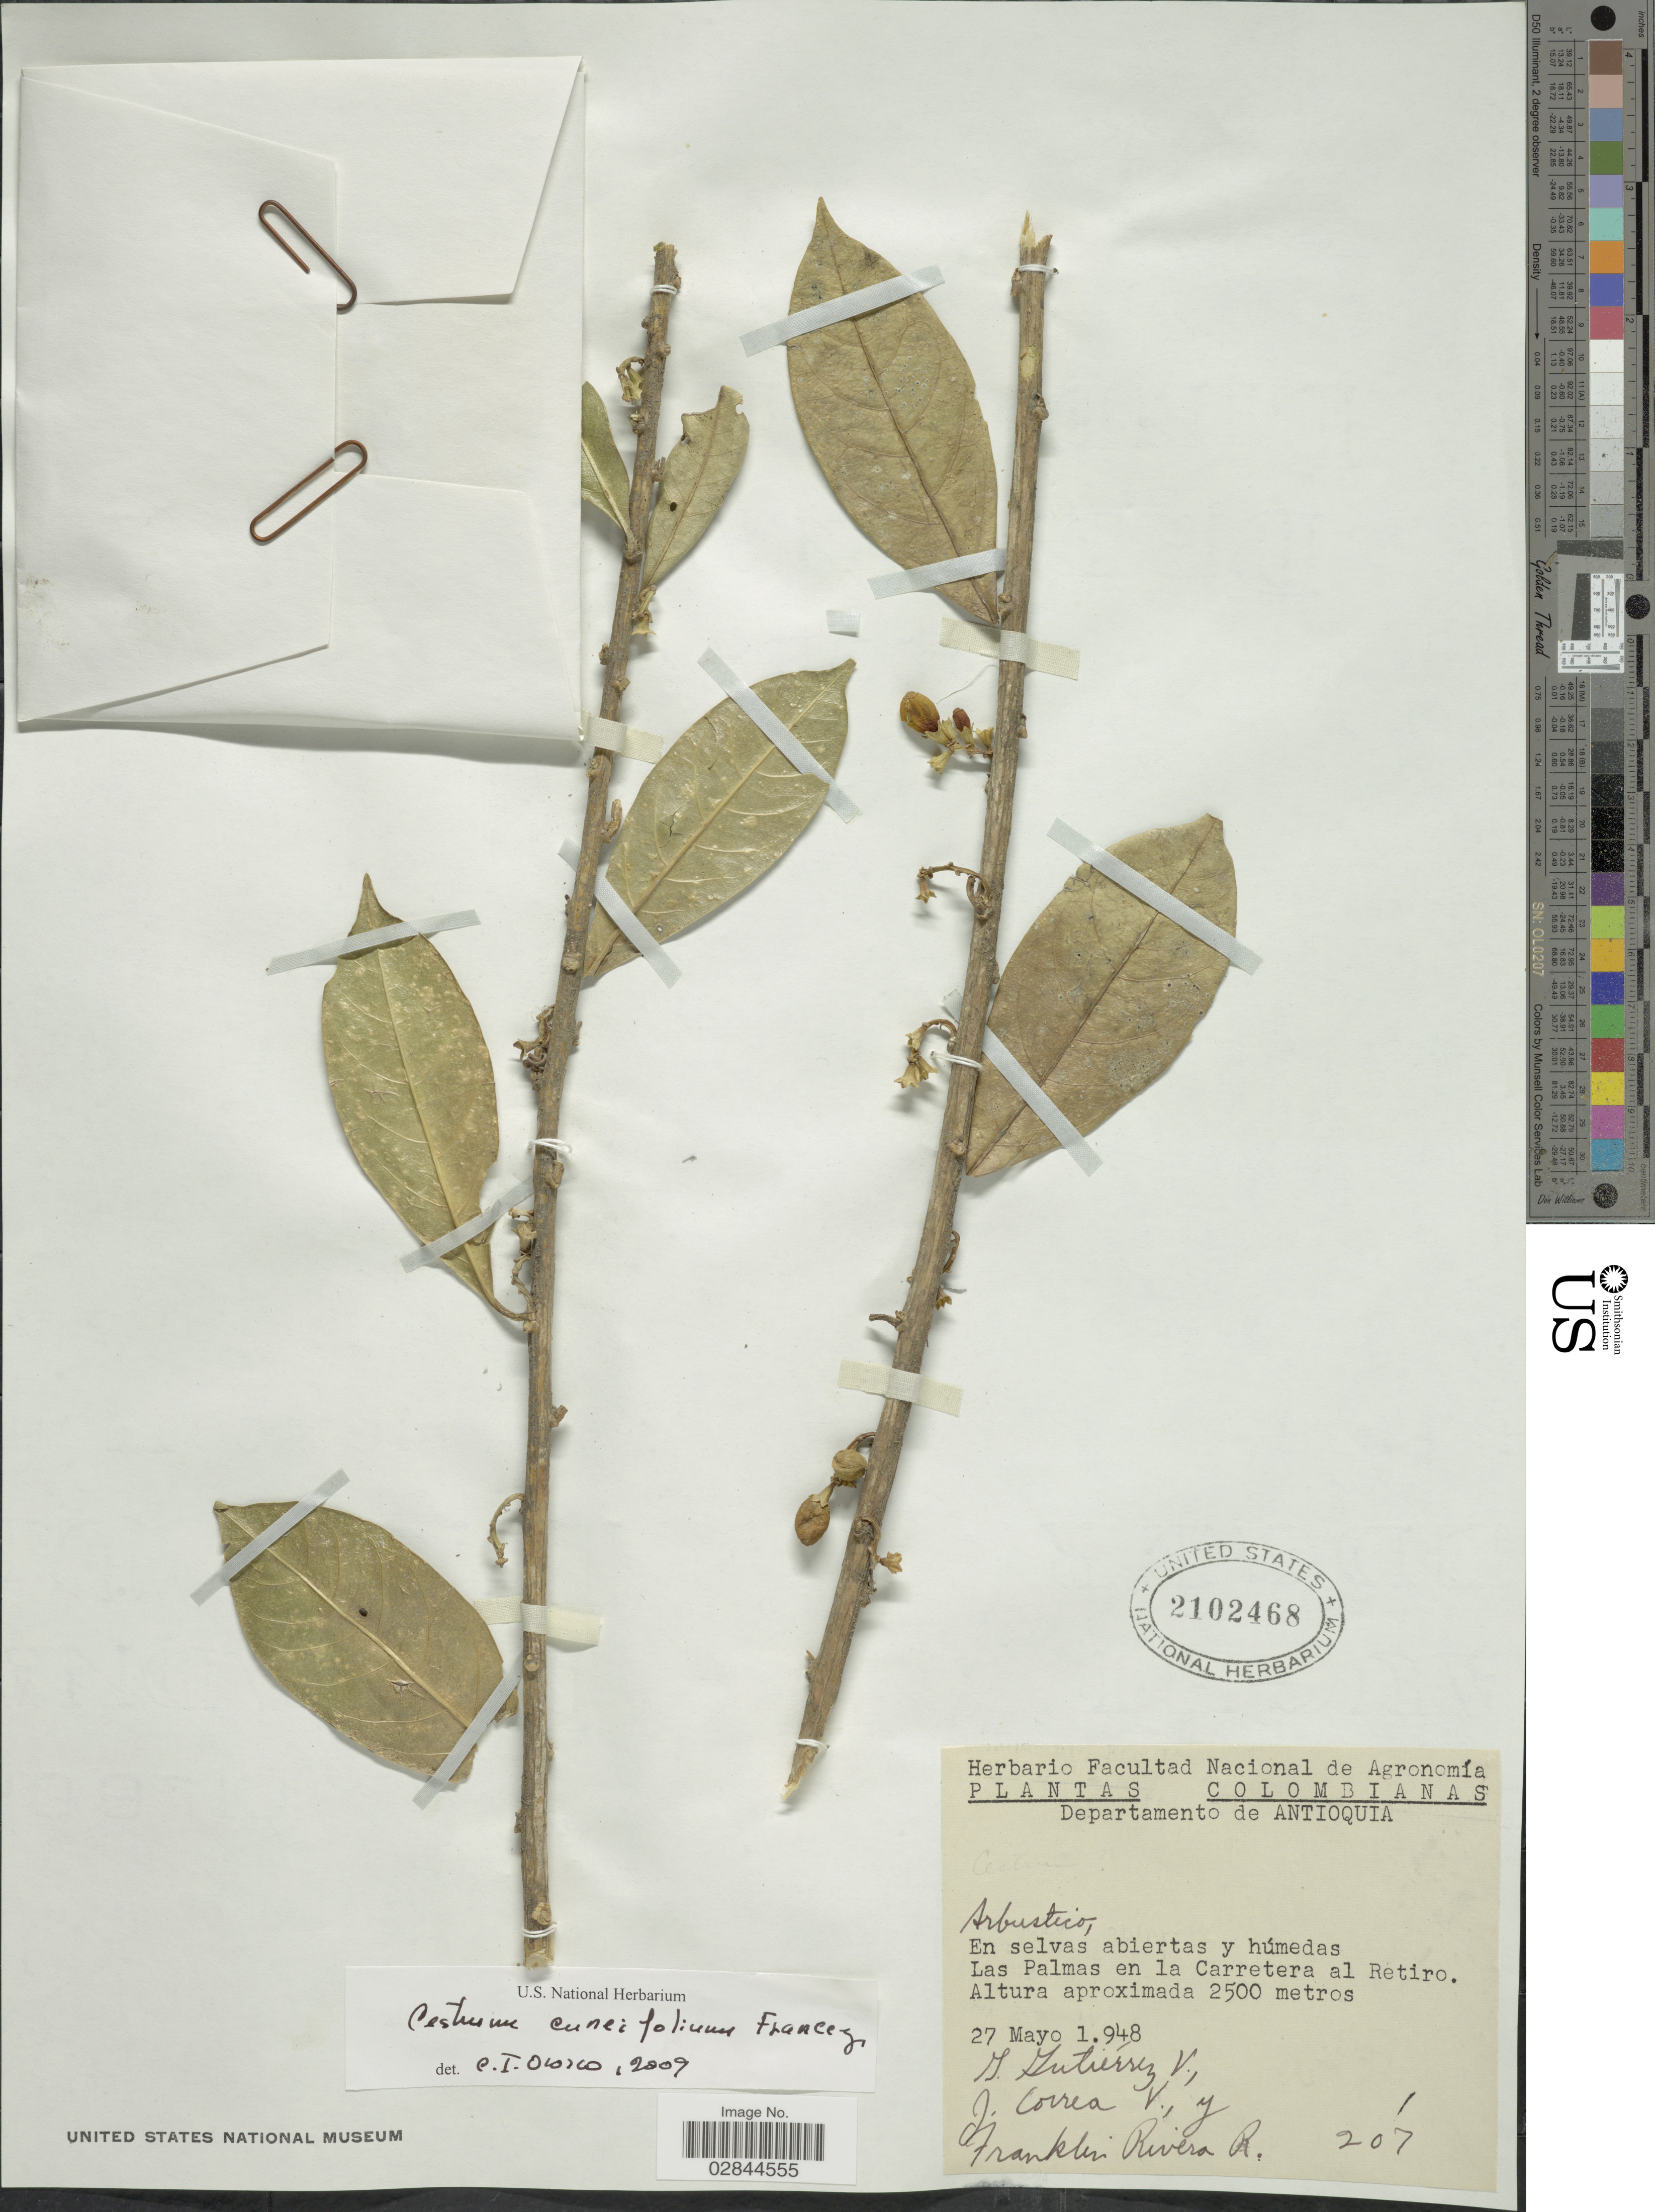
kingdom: Plantae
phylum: Tracheophyta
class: Magnoliopsida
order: Solanales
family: Solanaceae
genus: Cestrum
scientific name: Cestrum cuneifolium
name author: Francey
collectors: G. Gutiérrez V., J. Correa V. & F. Rivera R.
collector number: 207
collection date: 1948-05-27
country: Colombia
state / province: Antioquia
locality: Departamento de Antioquia. Las Palmas en la Carretera al Retiro.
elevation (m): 2500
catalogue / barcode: US 2102468